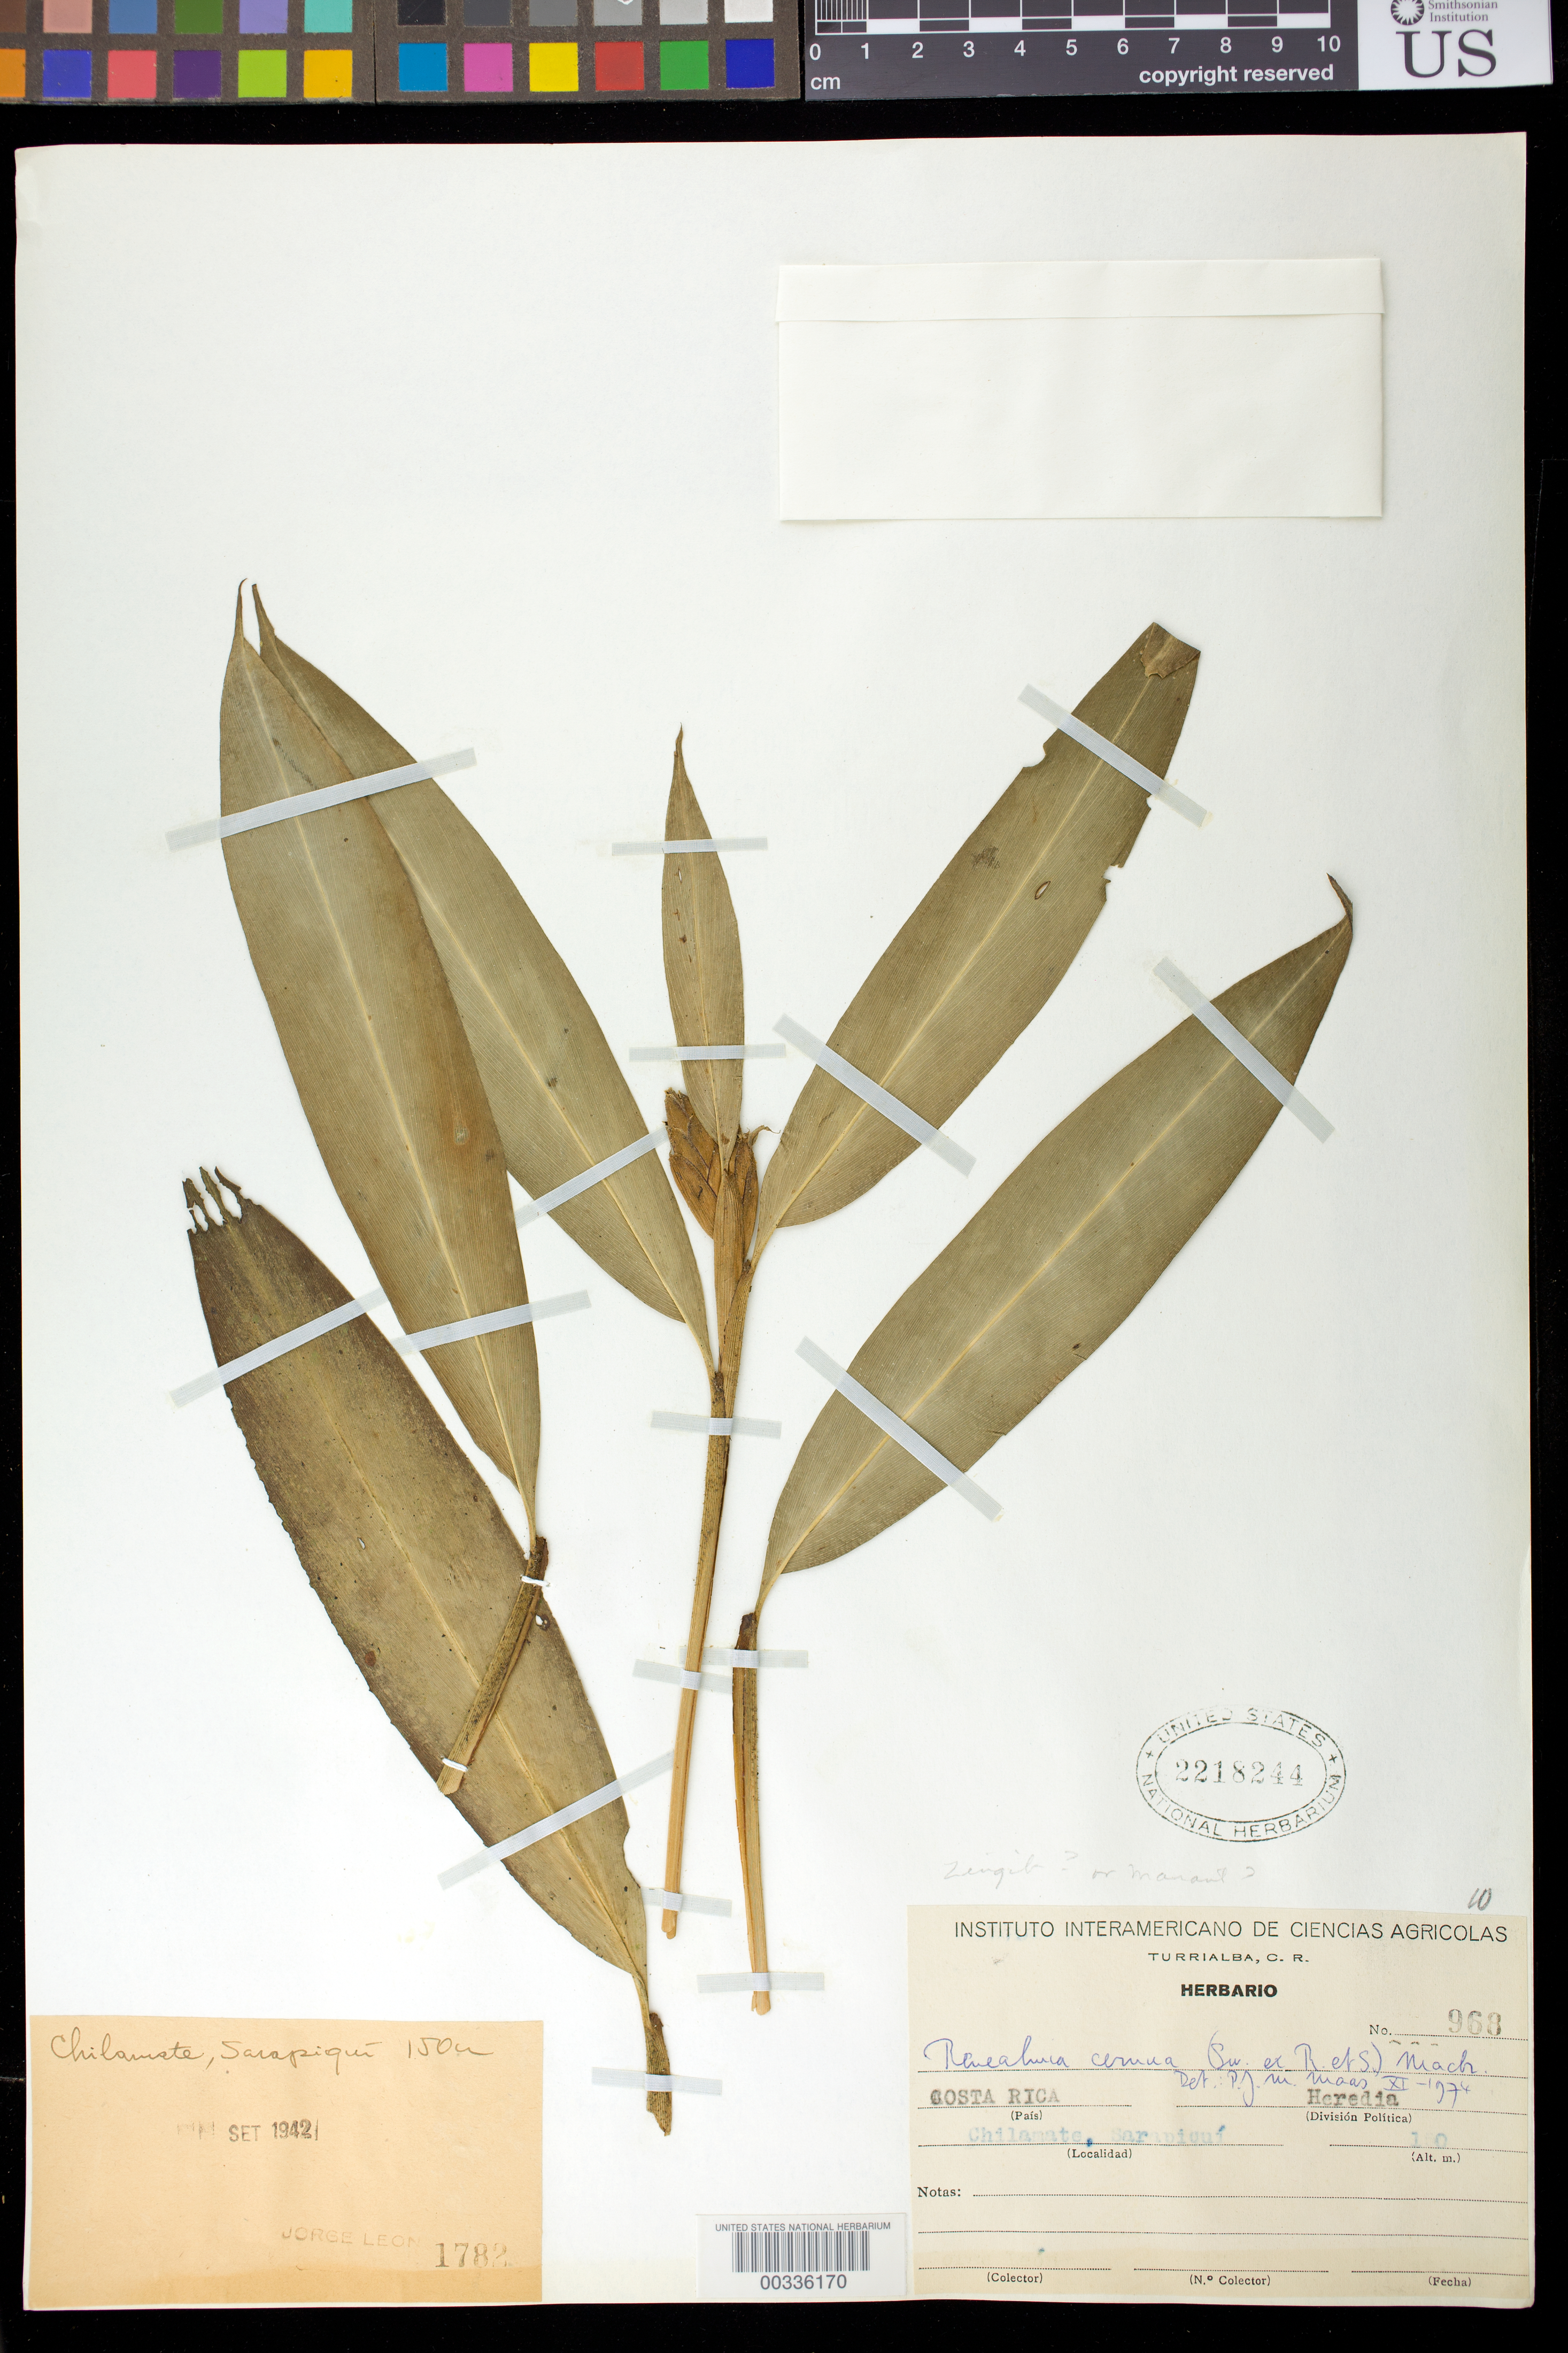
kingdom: Plantae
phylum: Tracheophyta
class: Liliopsida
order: Zingiberales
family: Zingiberaceae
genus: Renealmia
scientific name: Renealmia cernua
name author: (Sw. ex Roem. & Schult.) J.F. Macbr.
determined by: Maas, Paul J. M.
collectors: J. León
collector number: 1782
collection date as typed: Sep 1942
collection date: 1942-09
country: Costa Rica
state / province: Heredia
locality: Chilamate, Sarapiqui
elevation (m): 150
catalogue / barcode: US 2218244